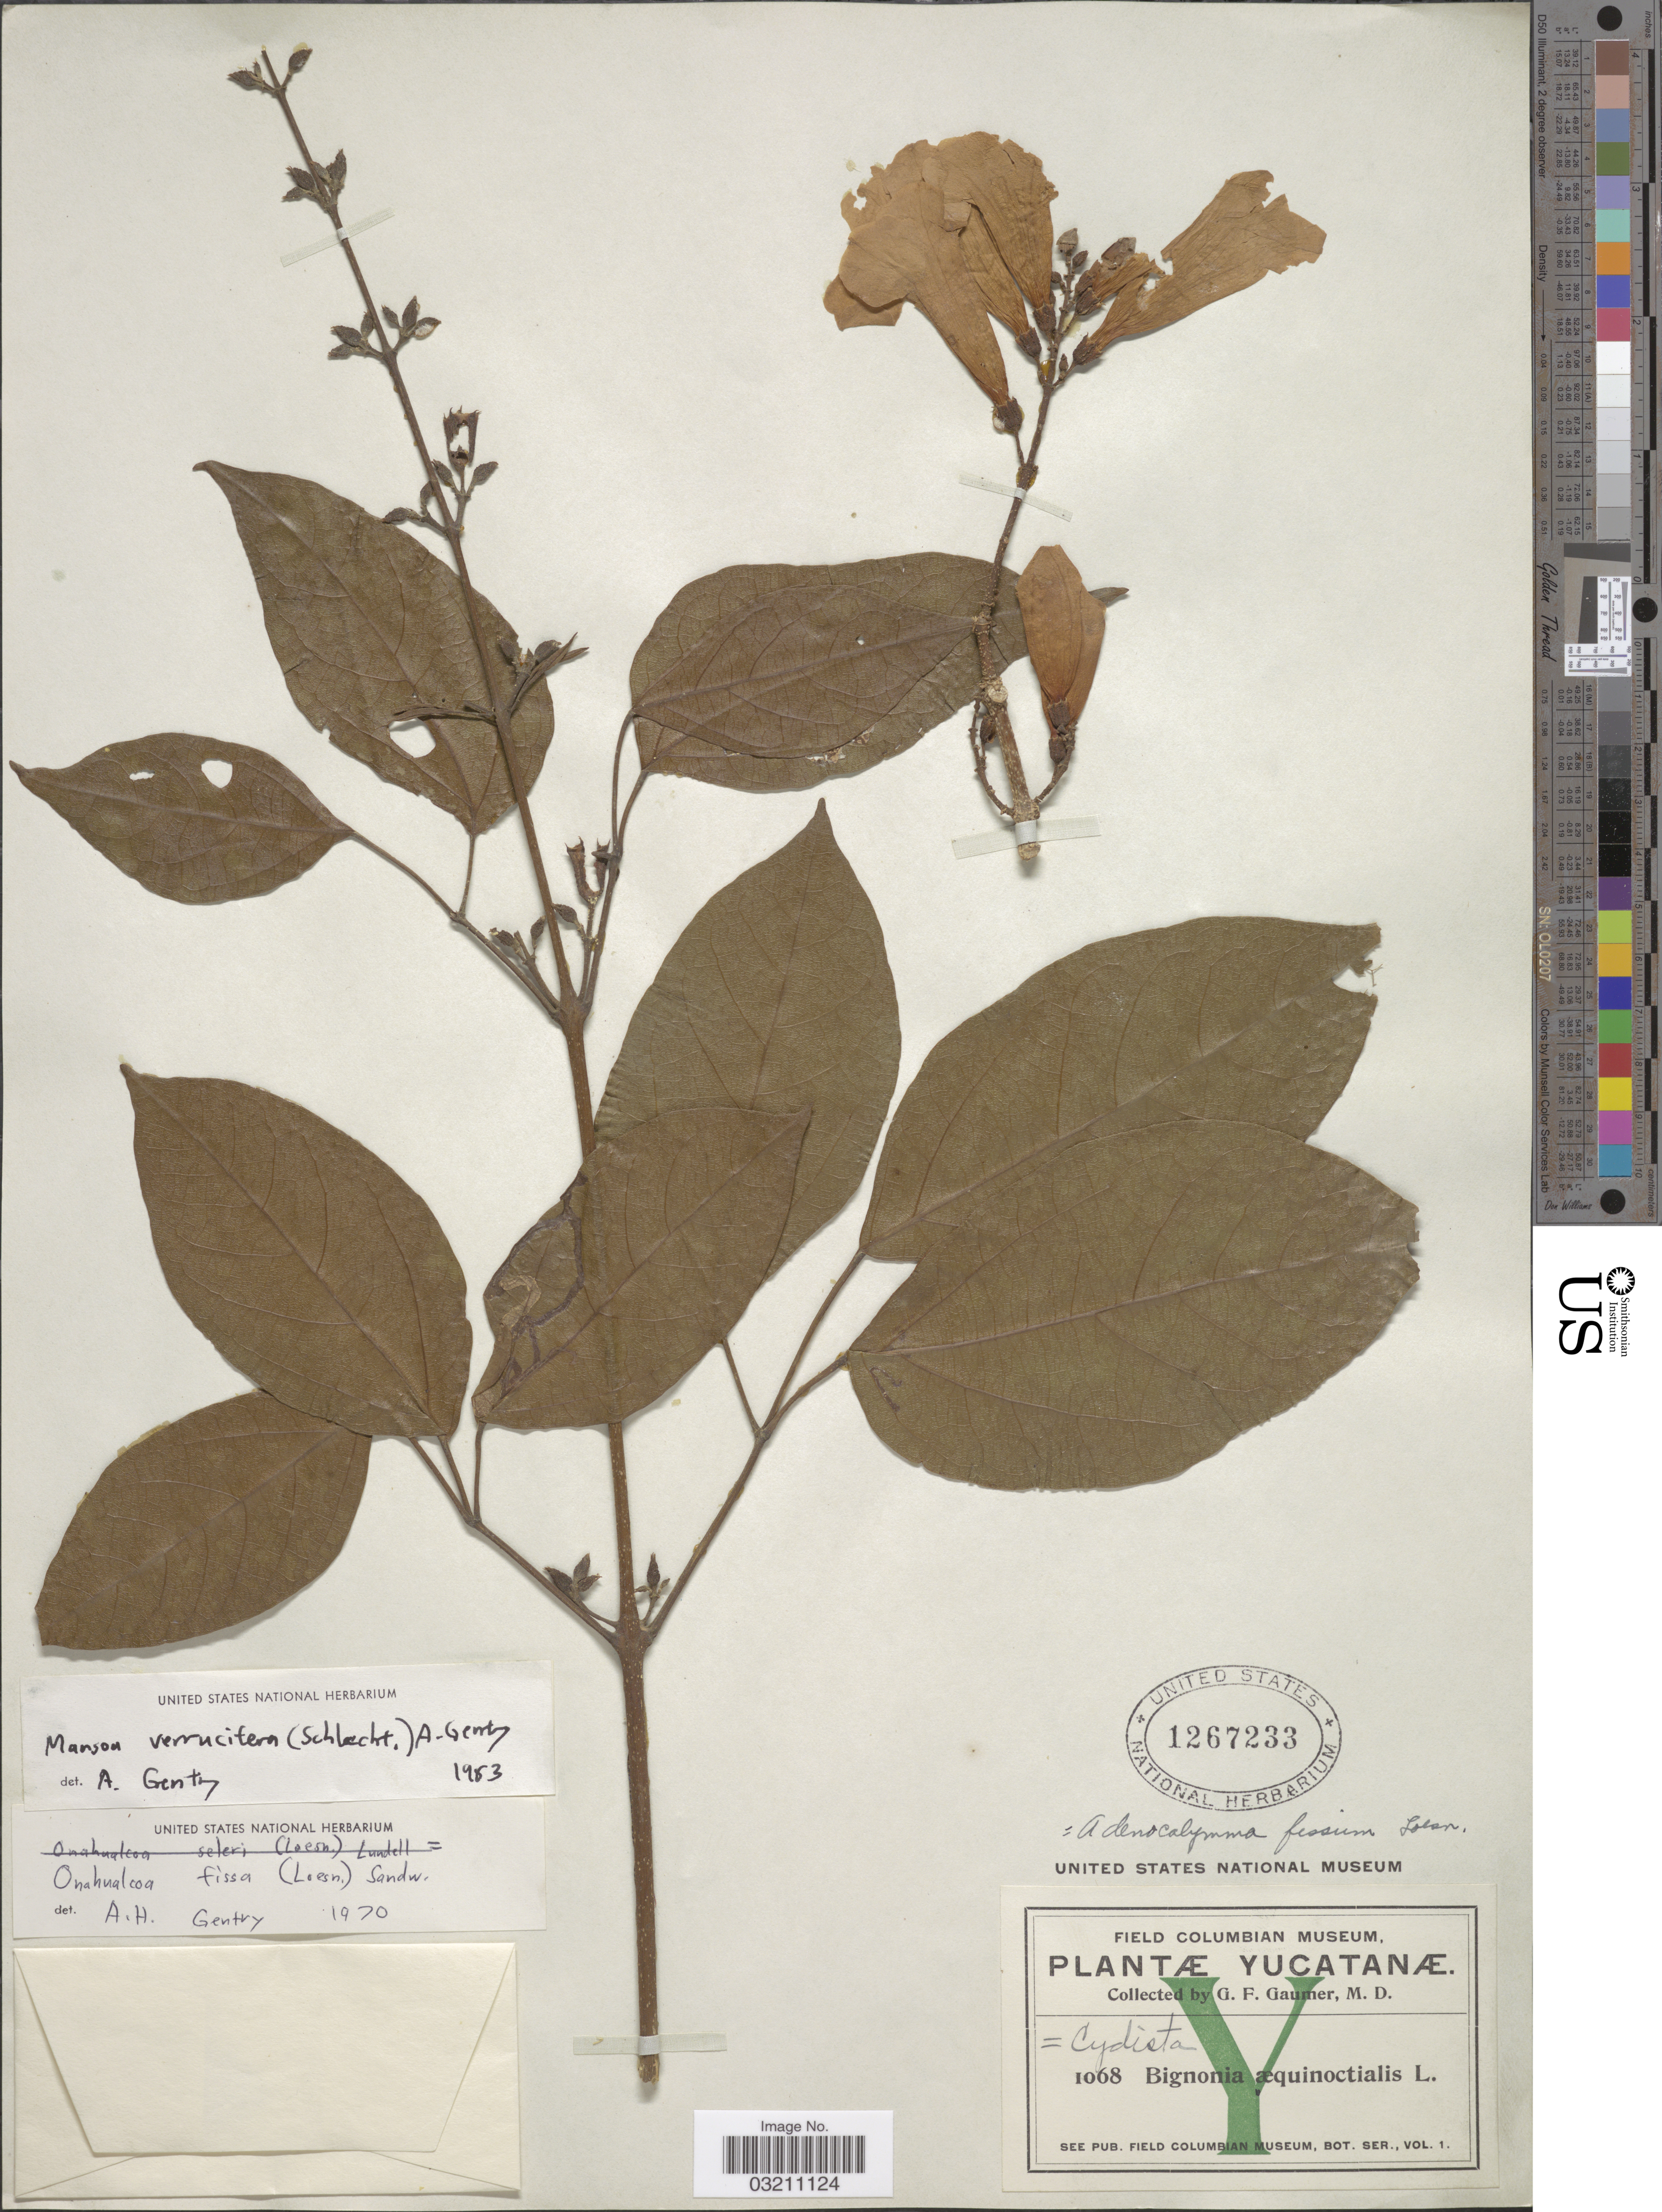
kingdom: Plantae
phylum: Tracheophyta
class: Magnoliopsida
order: Lamiales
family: Bignoniaceae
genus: Mansoa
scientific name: Mansoa verrucifera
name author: (Schltdl.) A.H. Gentry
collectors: G. F. Gaumer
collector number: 1068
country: Mexico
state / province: Yucatán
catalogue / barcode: US 1267233